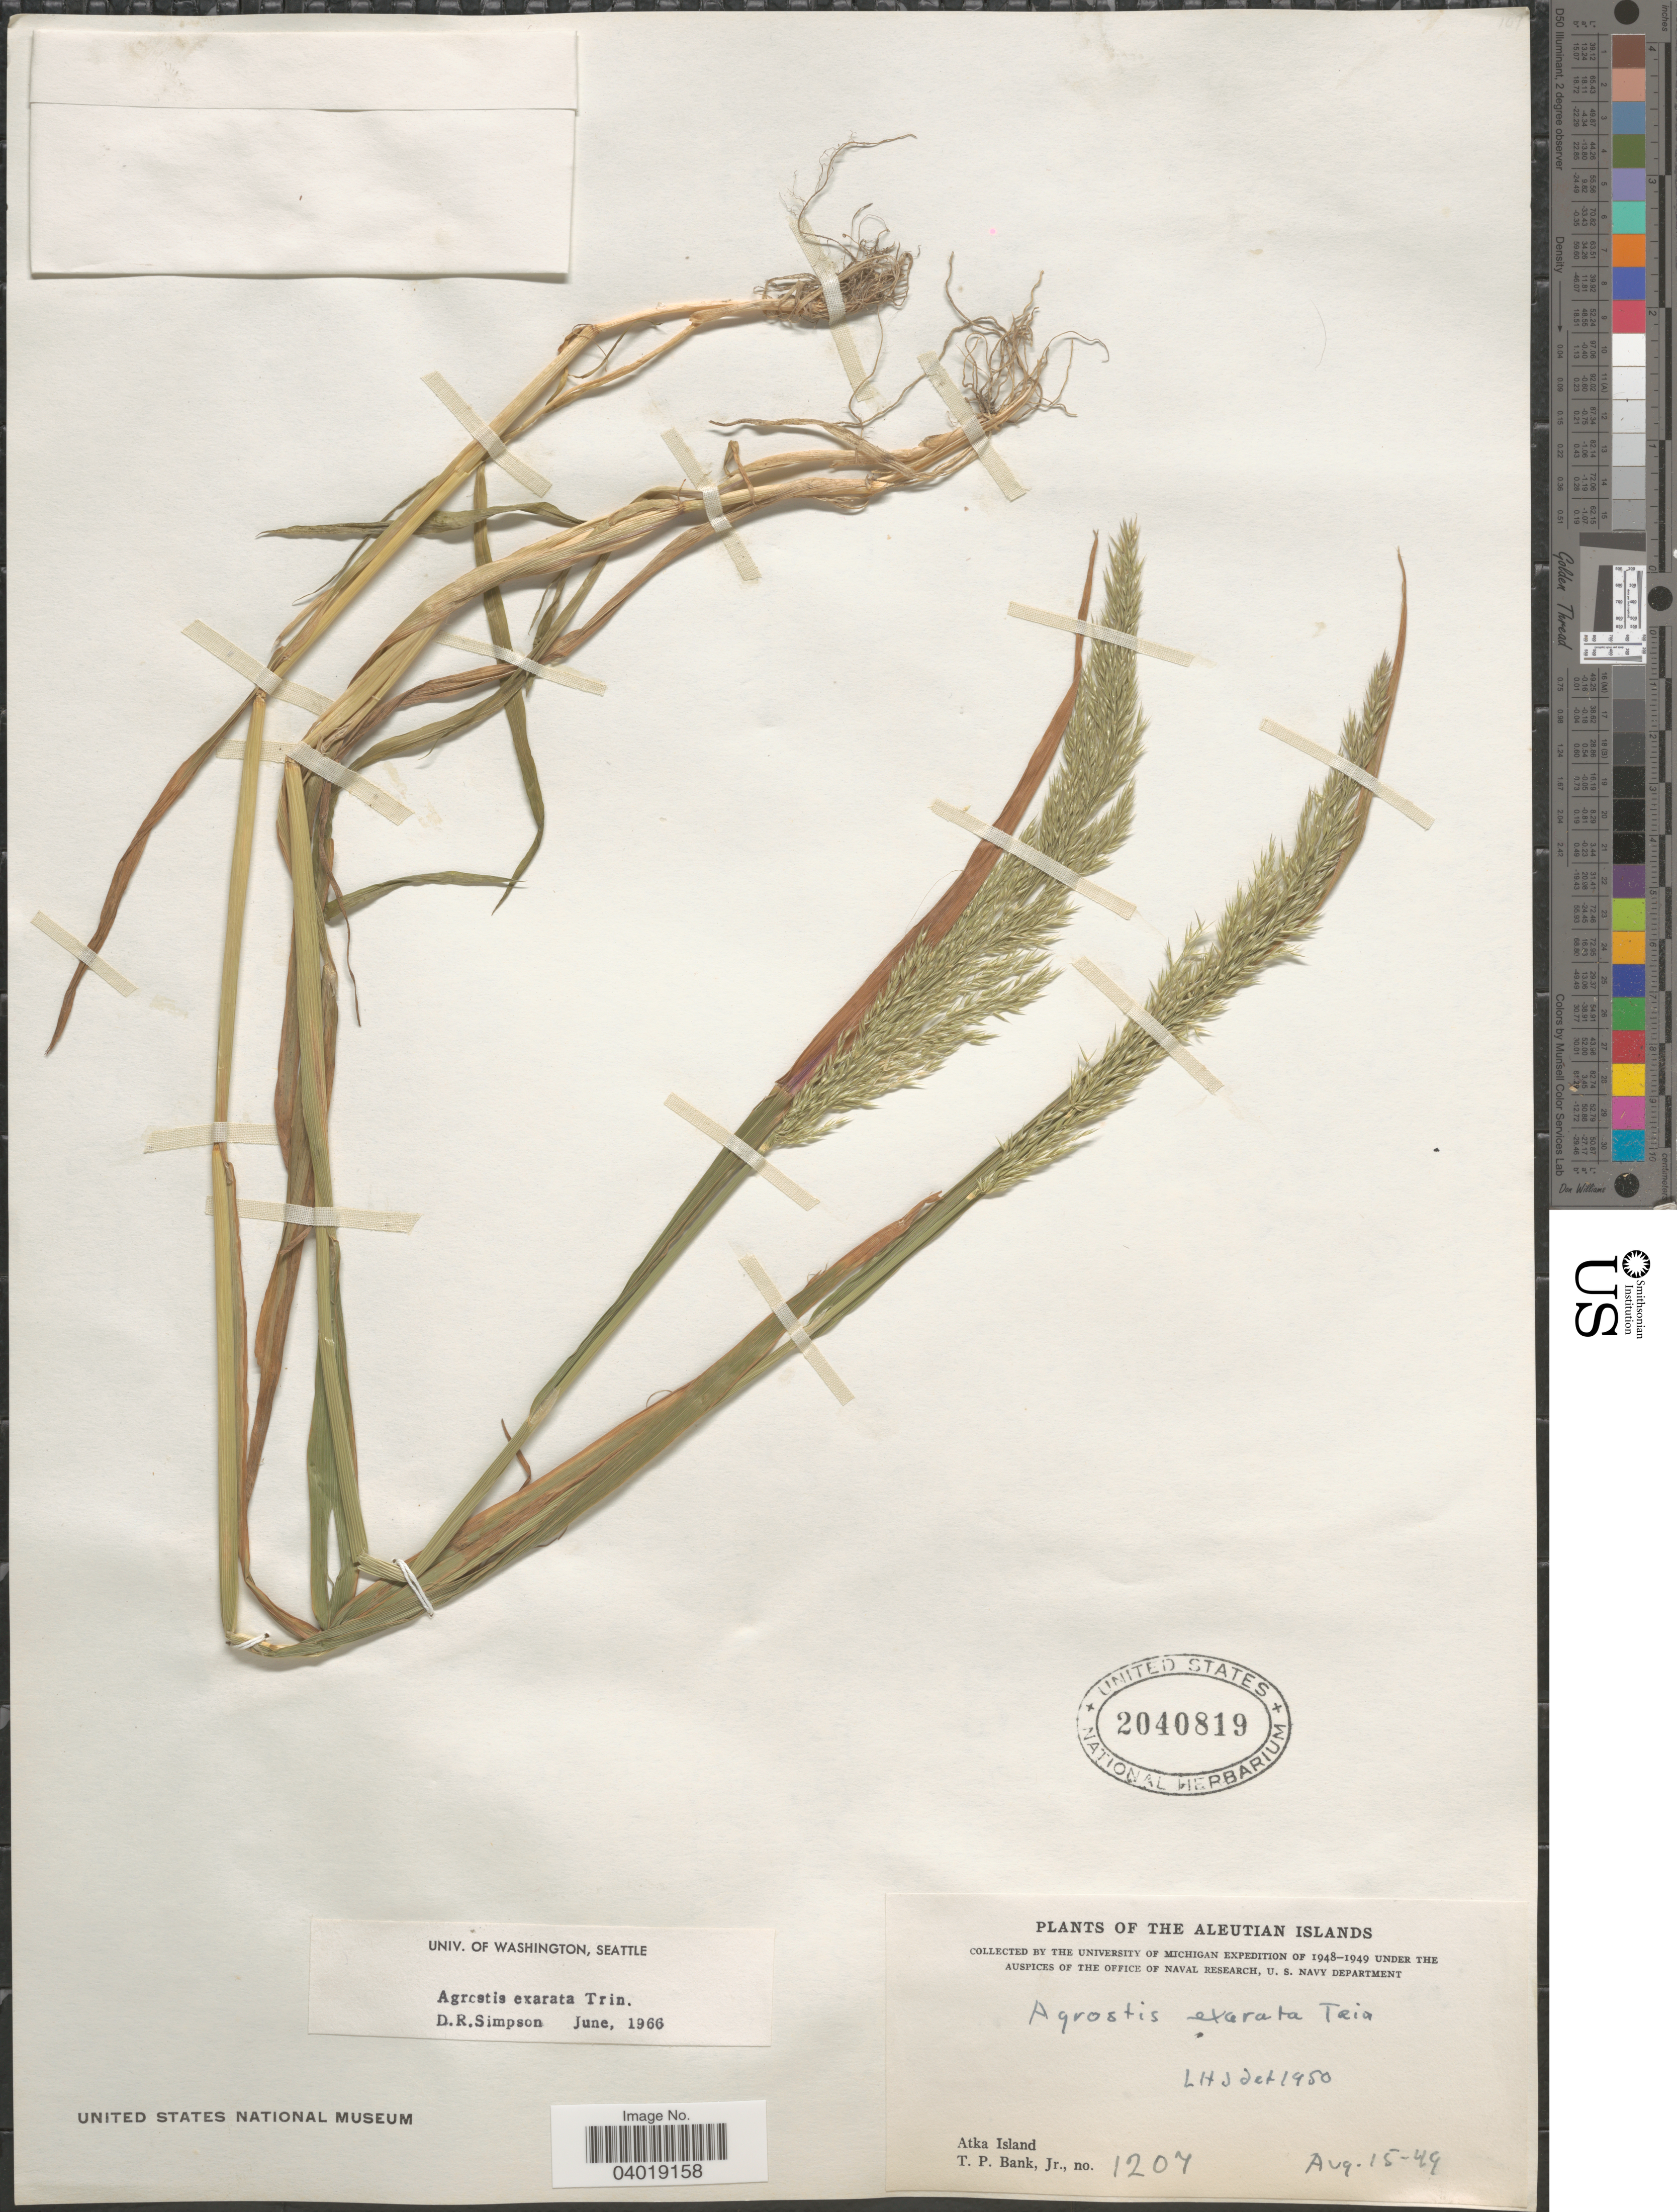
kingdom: Plantae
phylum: Tracheophyta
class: Liliopsida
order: Poales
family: Poaceae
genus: Agrostis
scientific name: Agrostis exarata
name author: Trin.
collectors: T. Bank Jr.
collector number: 1207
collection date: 1949-08-15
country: United States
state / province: Alaska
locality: The Aleutian Islands. Atka Island.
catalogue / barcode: US 2040819